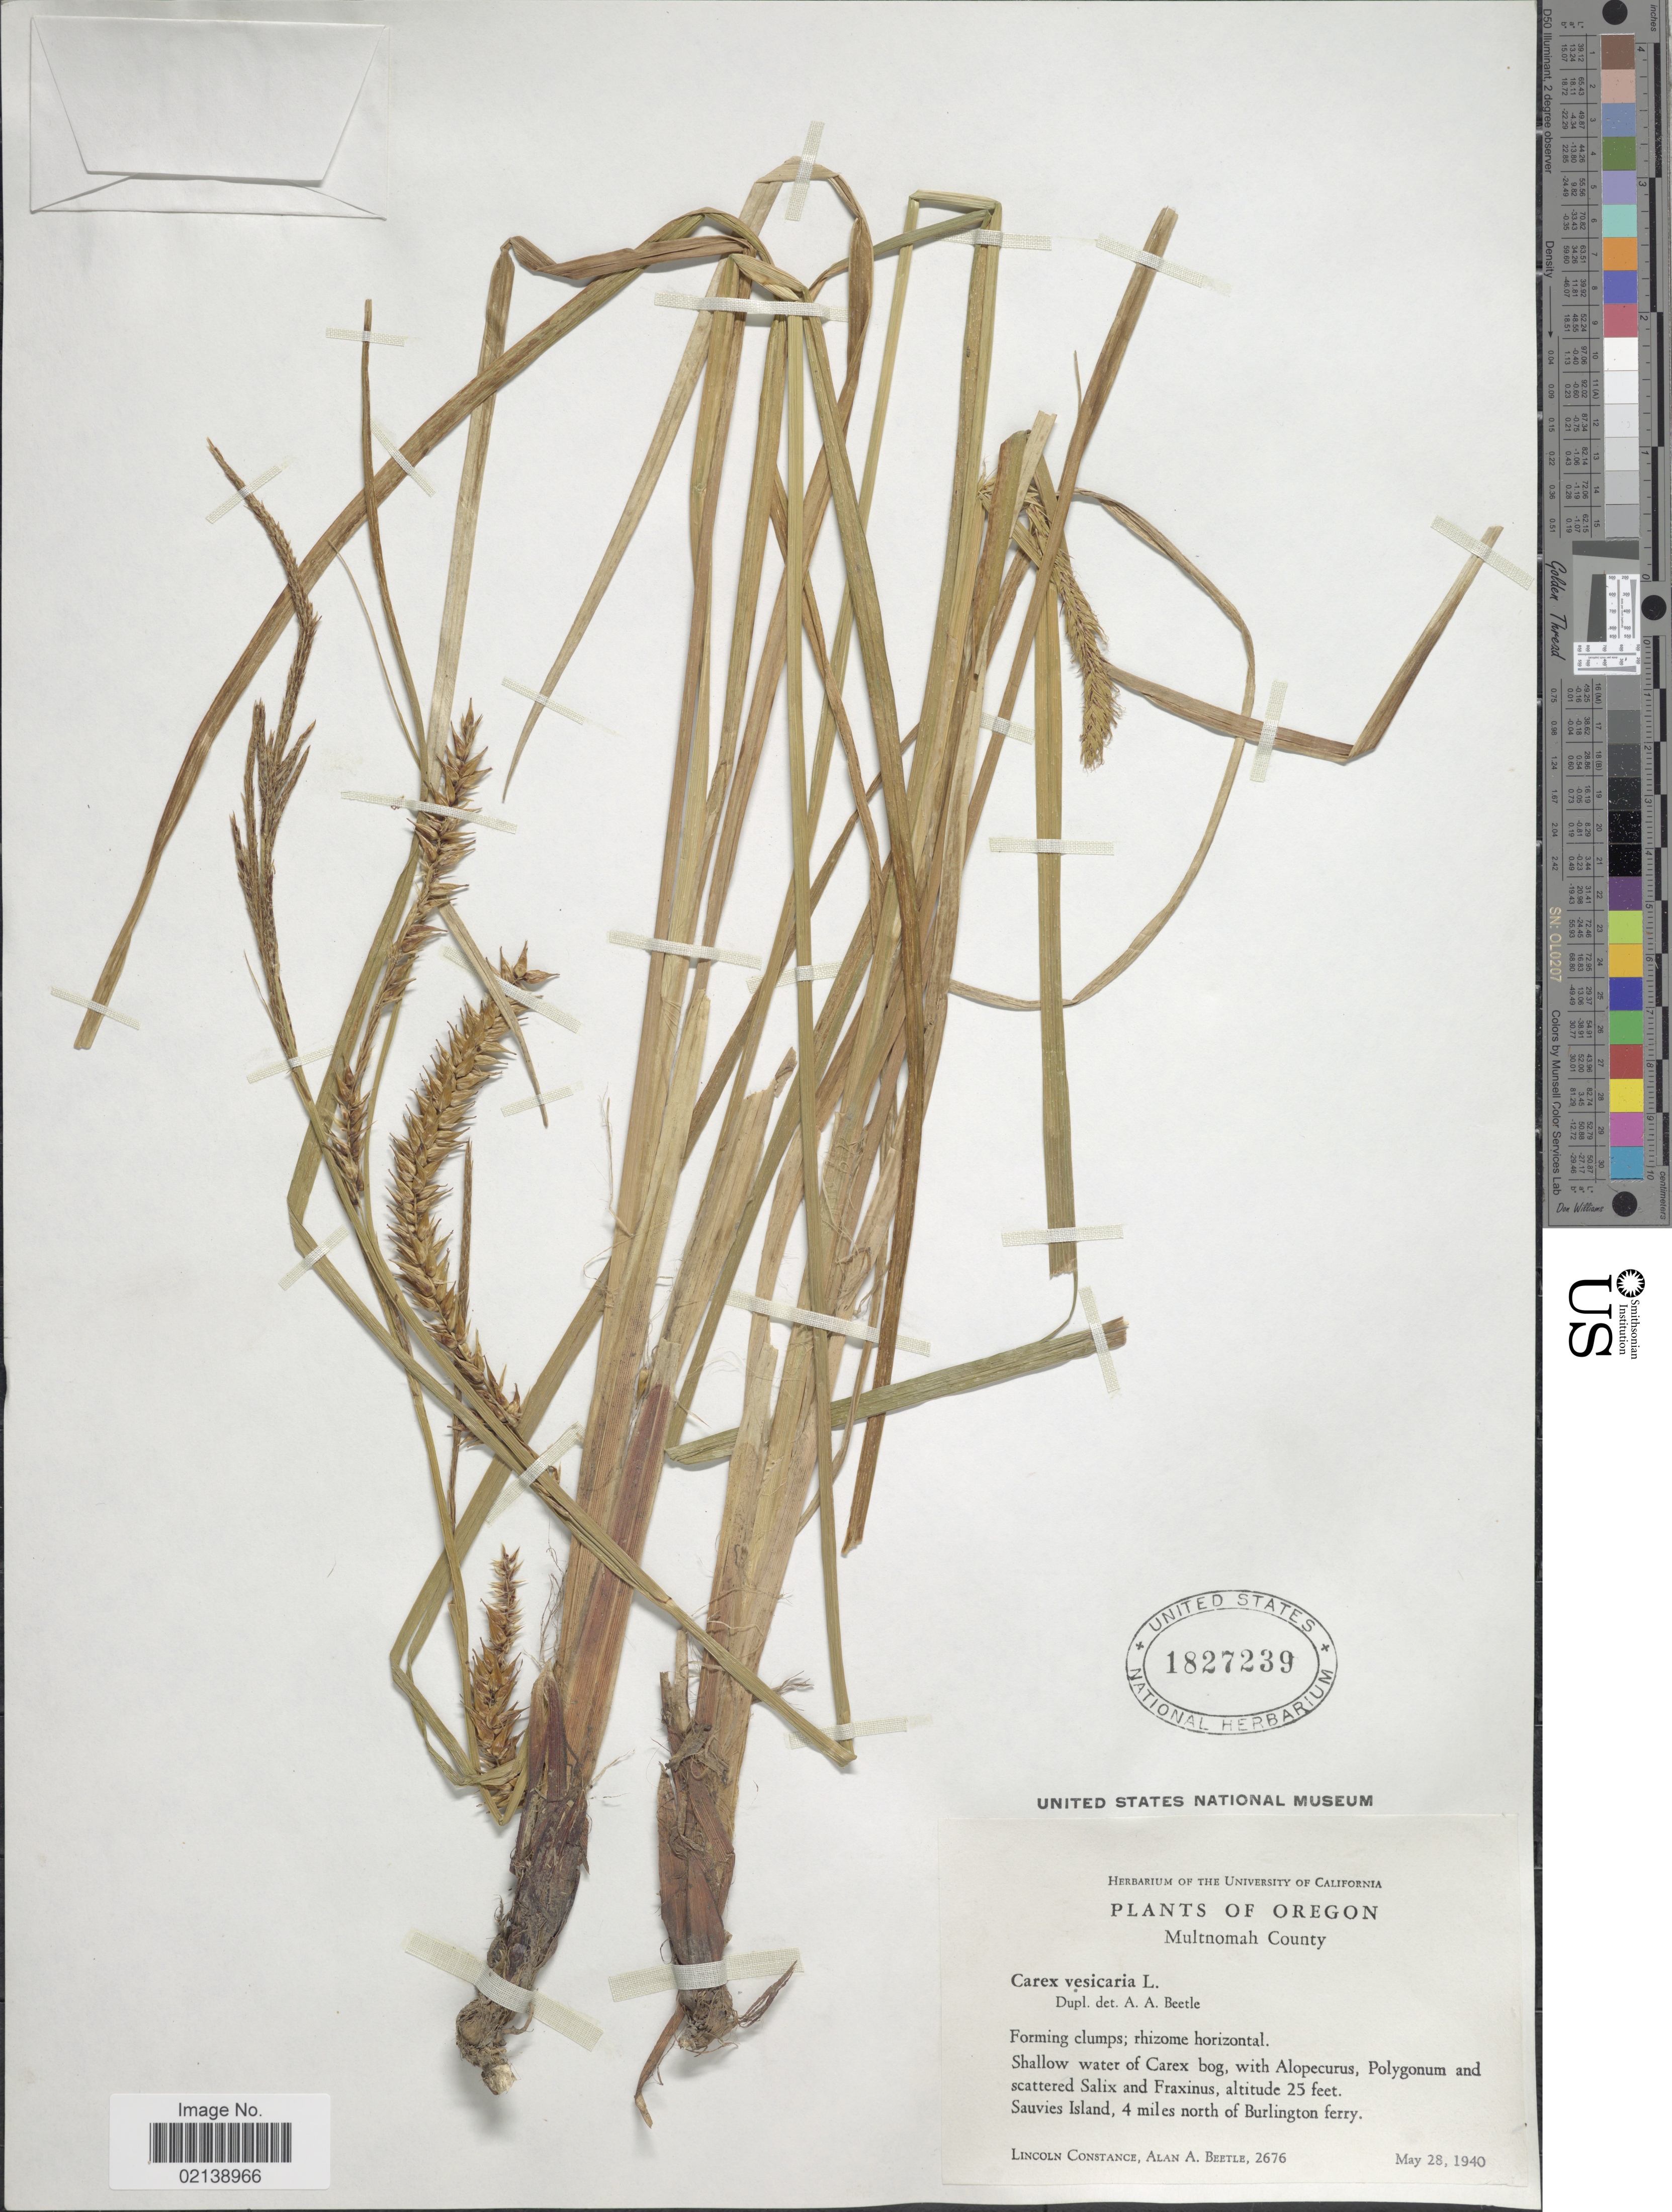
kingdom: Plantae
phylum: Tracheophyta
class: Liliopsida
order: Poales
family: Cyperaceae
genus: Carex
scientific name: Carex vesicaria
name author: L.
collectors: L. Constance & A. A. Beetle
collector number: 2676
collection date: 1940-05-28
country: United States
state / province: Oregon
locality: Multnomah County, Sauvies Island, 4 miles north of Burlington ferry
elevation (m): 8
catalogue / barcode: US 1827239